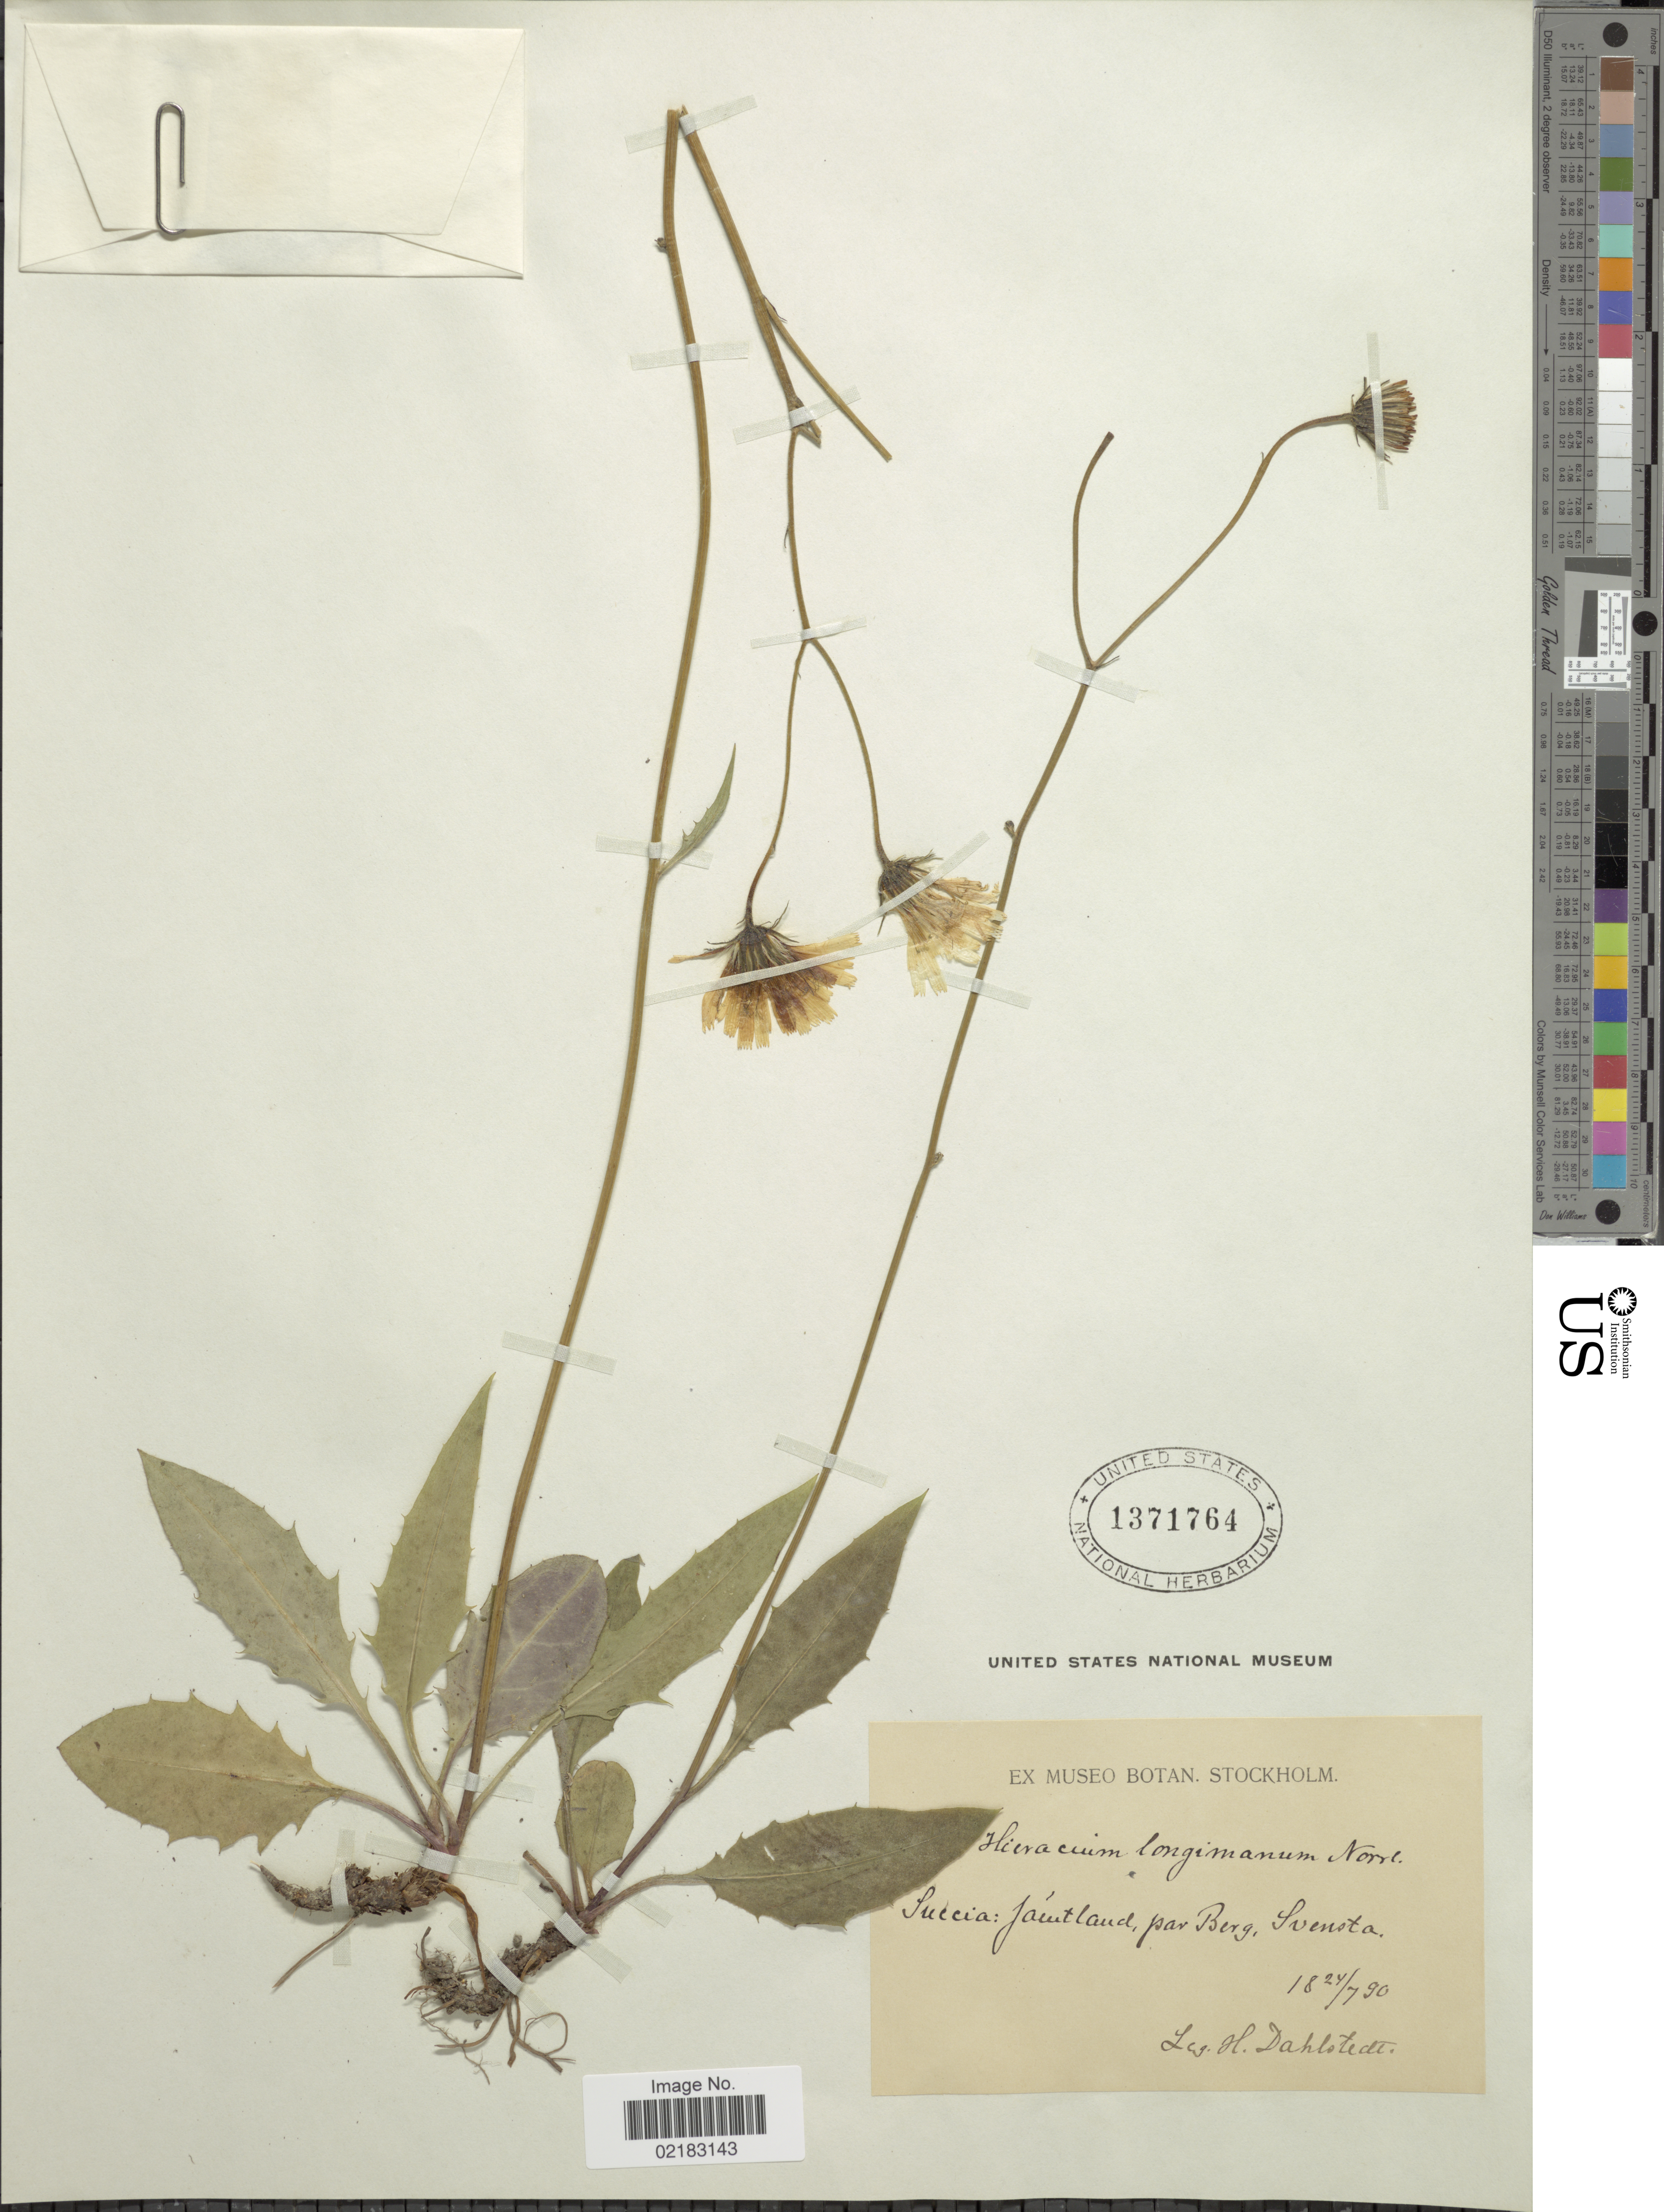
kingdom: Plantae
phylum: Tracheophyta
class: Magnoliopsida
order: Asterales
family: Asteraceae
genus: Hieracium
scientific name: Hieracium longimanum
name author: (Norrlin) Dahlst.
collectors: H. G. Dahlstedt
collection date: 1890-07-24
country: Sweden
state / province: Jämtland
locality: Suecica: Jamtland, par Berg, Svensta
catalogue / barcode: US 1371764